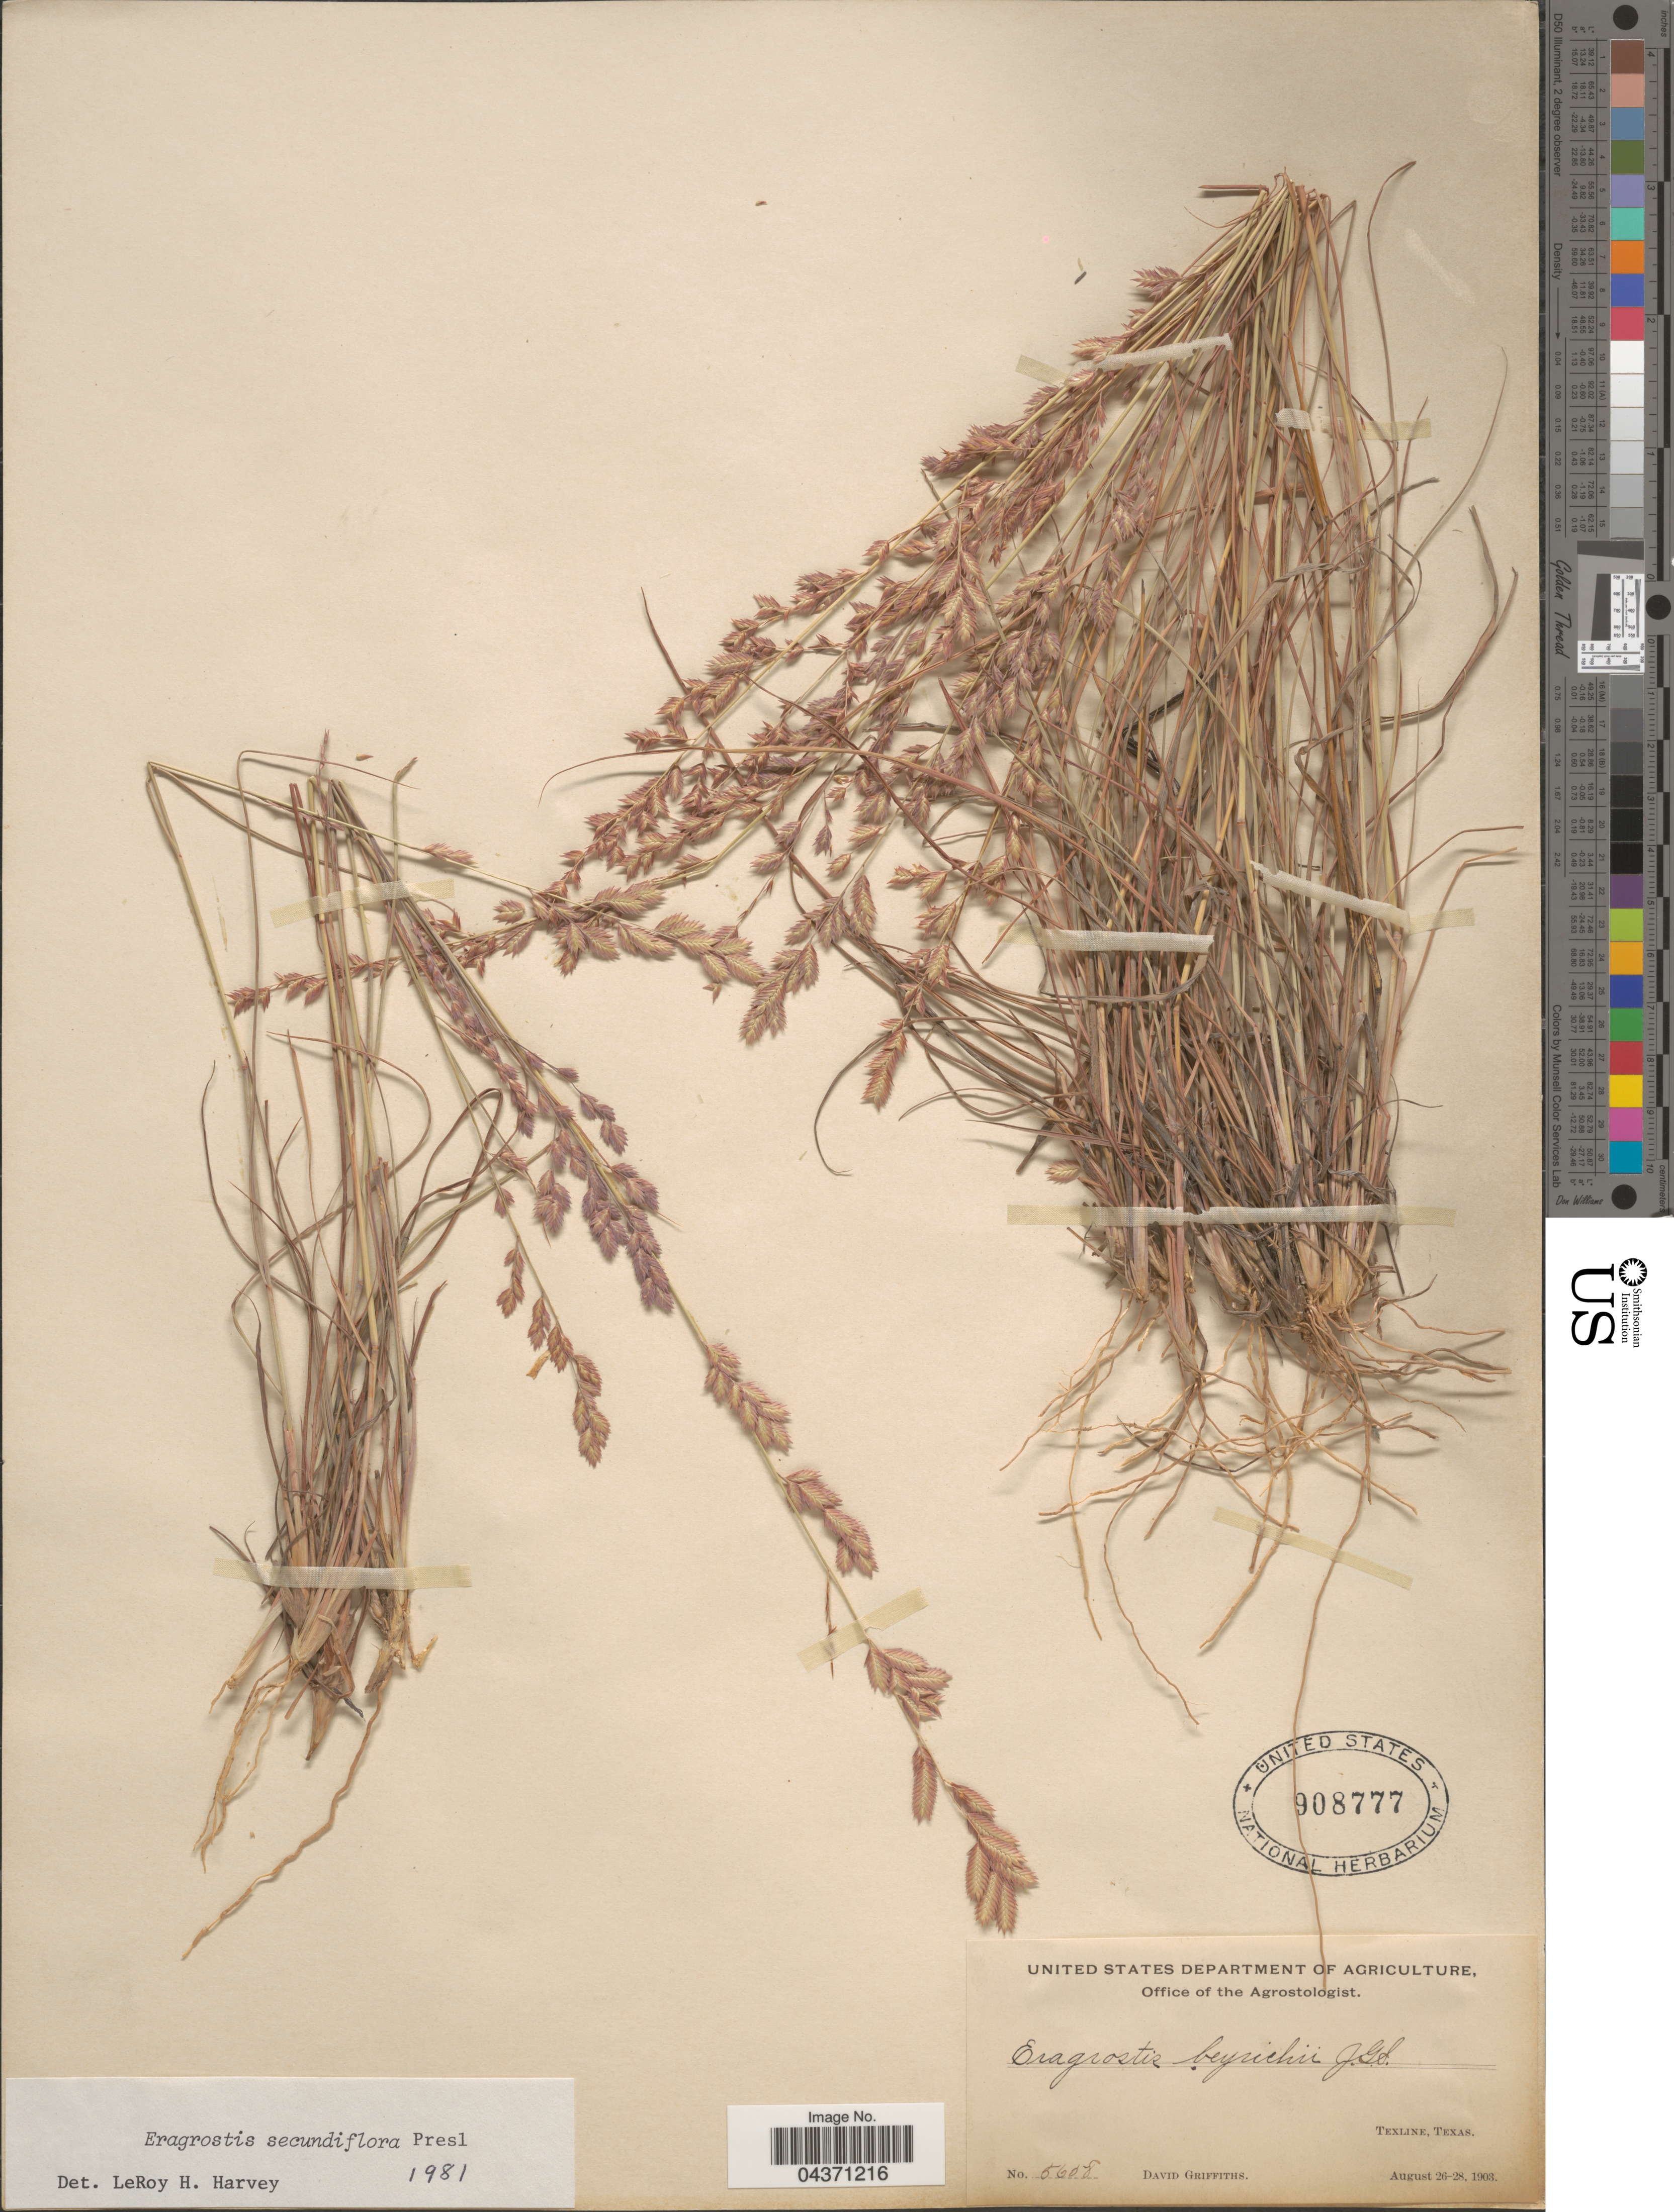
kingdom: Plantae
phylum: Tracheophyta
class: Liliopsida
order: Poales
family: Poaceae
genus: Eragrostis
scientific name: Eragrostis secundiflora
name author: J. Presl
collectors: D. Griffiths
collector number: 5658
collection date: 1903-08-26/1903-08-28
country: United States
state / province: Texas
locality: Texline.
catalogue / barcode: US 908777